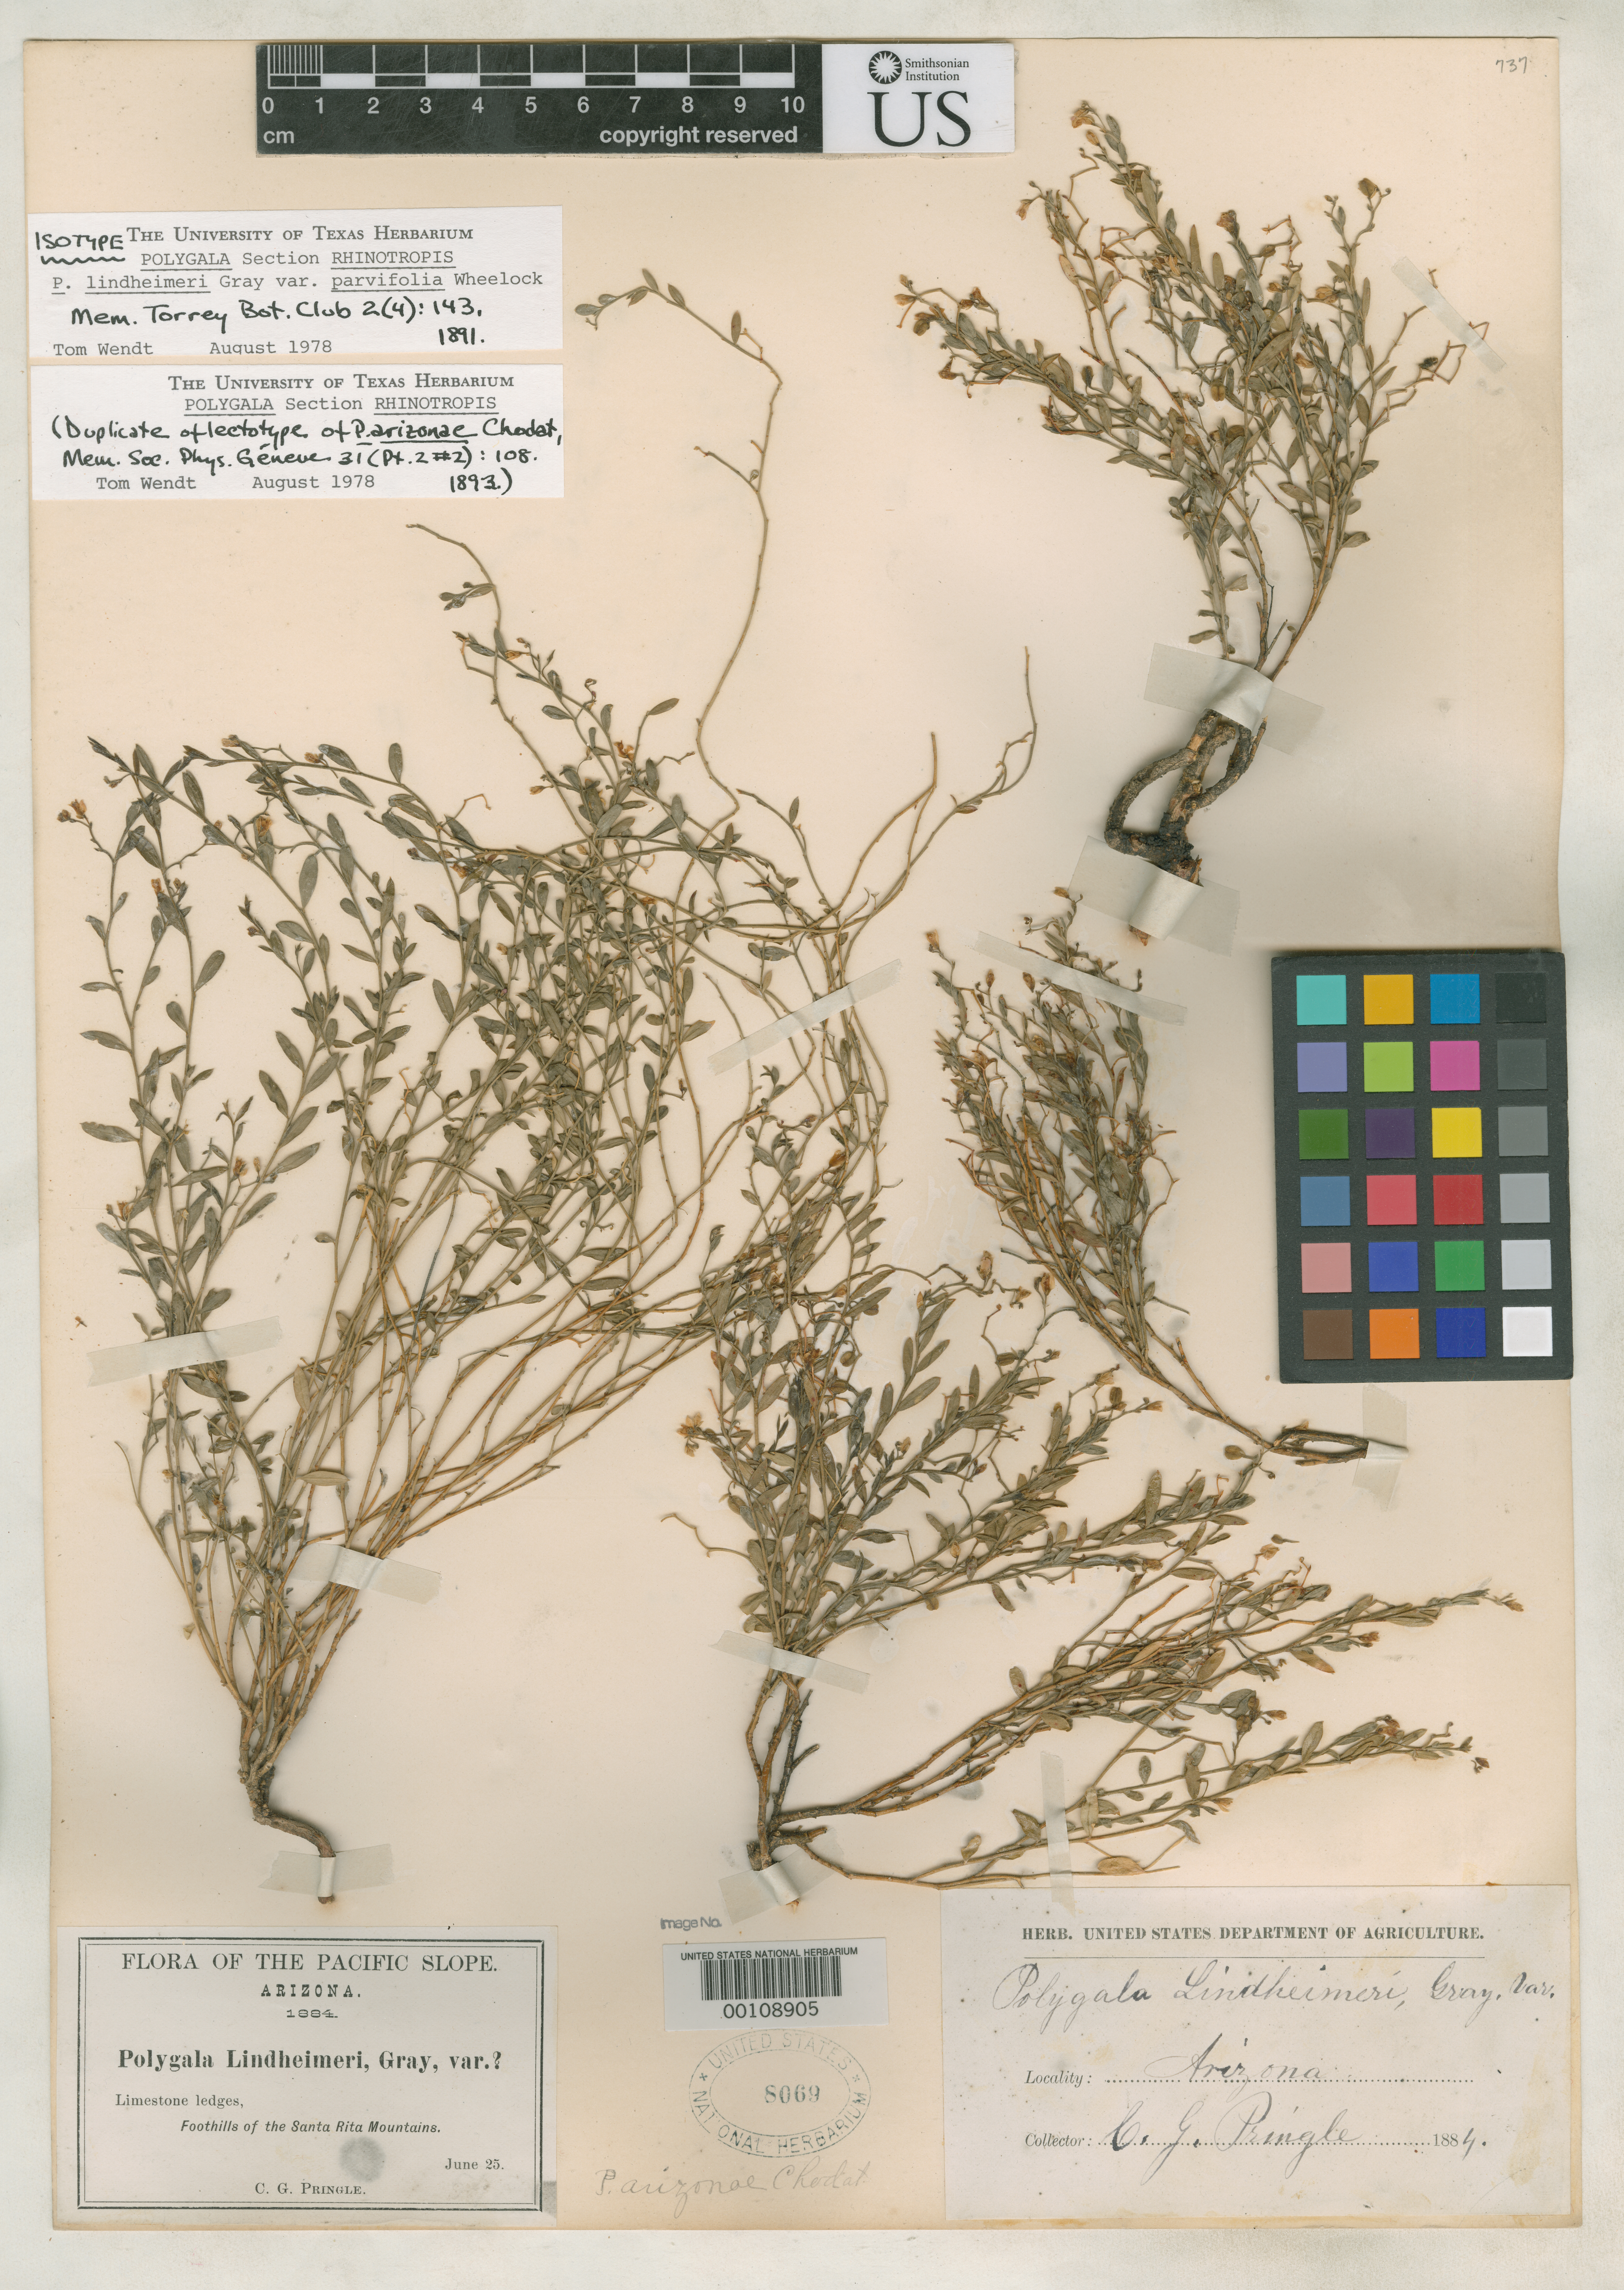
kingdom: Plantae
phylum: Tracheophyta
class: Magnoliopsida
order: Fabales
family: Polygalaceae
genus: Polygala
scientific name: Polygala lindheimeri var. parvifolia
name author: Wheelock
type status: Isolectotype; Isosyntype; Isotype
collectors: C. G. Pringle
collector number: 190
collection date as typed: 25 Jun 1884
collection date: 1884-06-25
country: United States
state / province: Arizona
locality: Foothills of the Santa Rita Mountains.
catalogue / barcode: US 8069